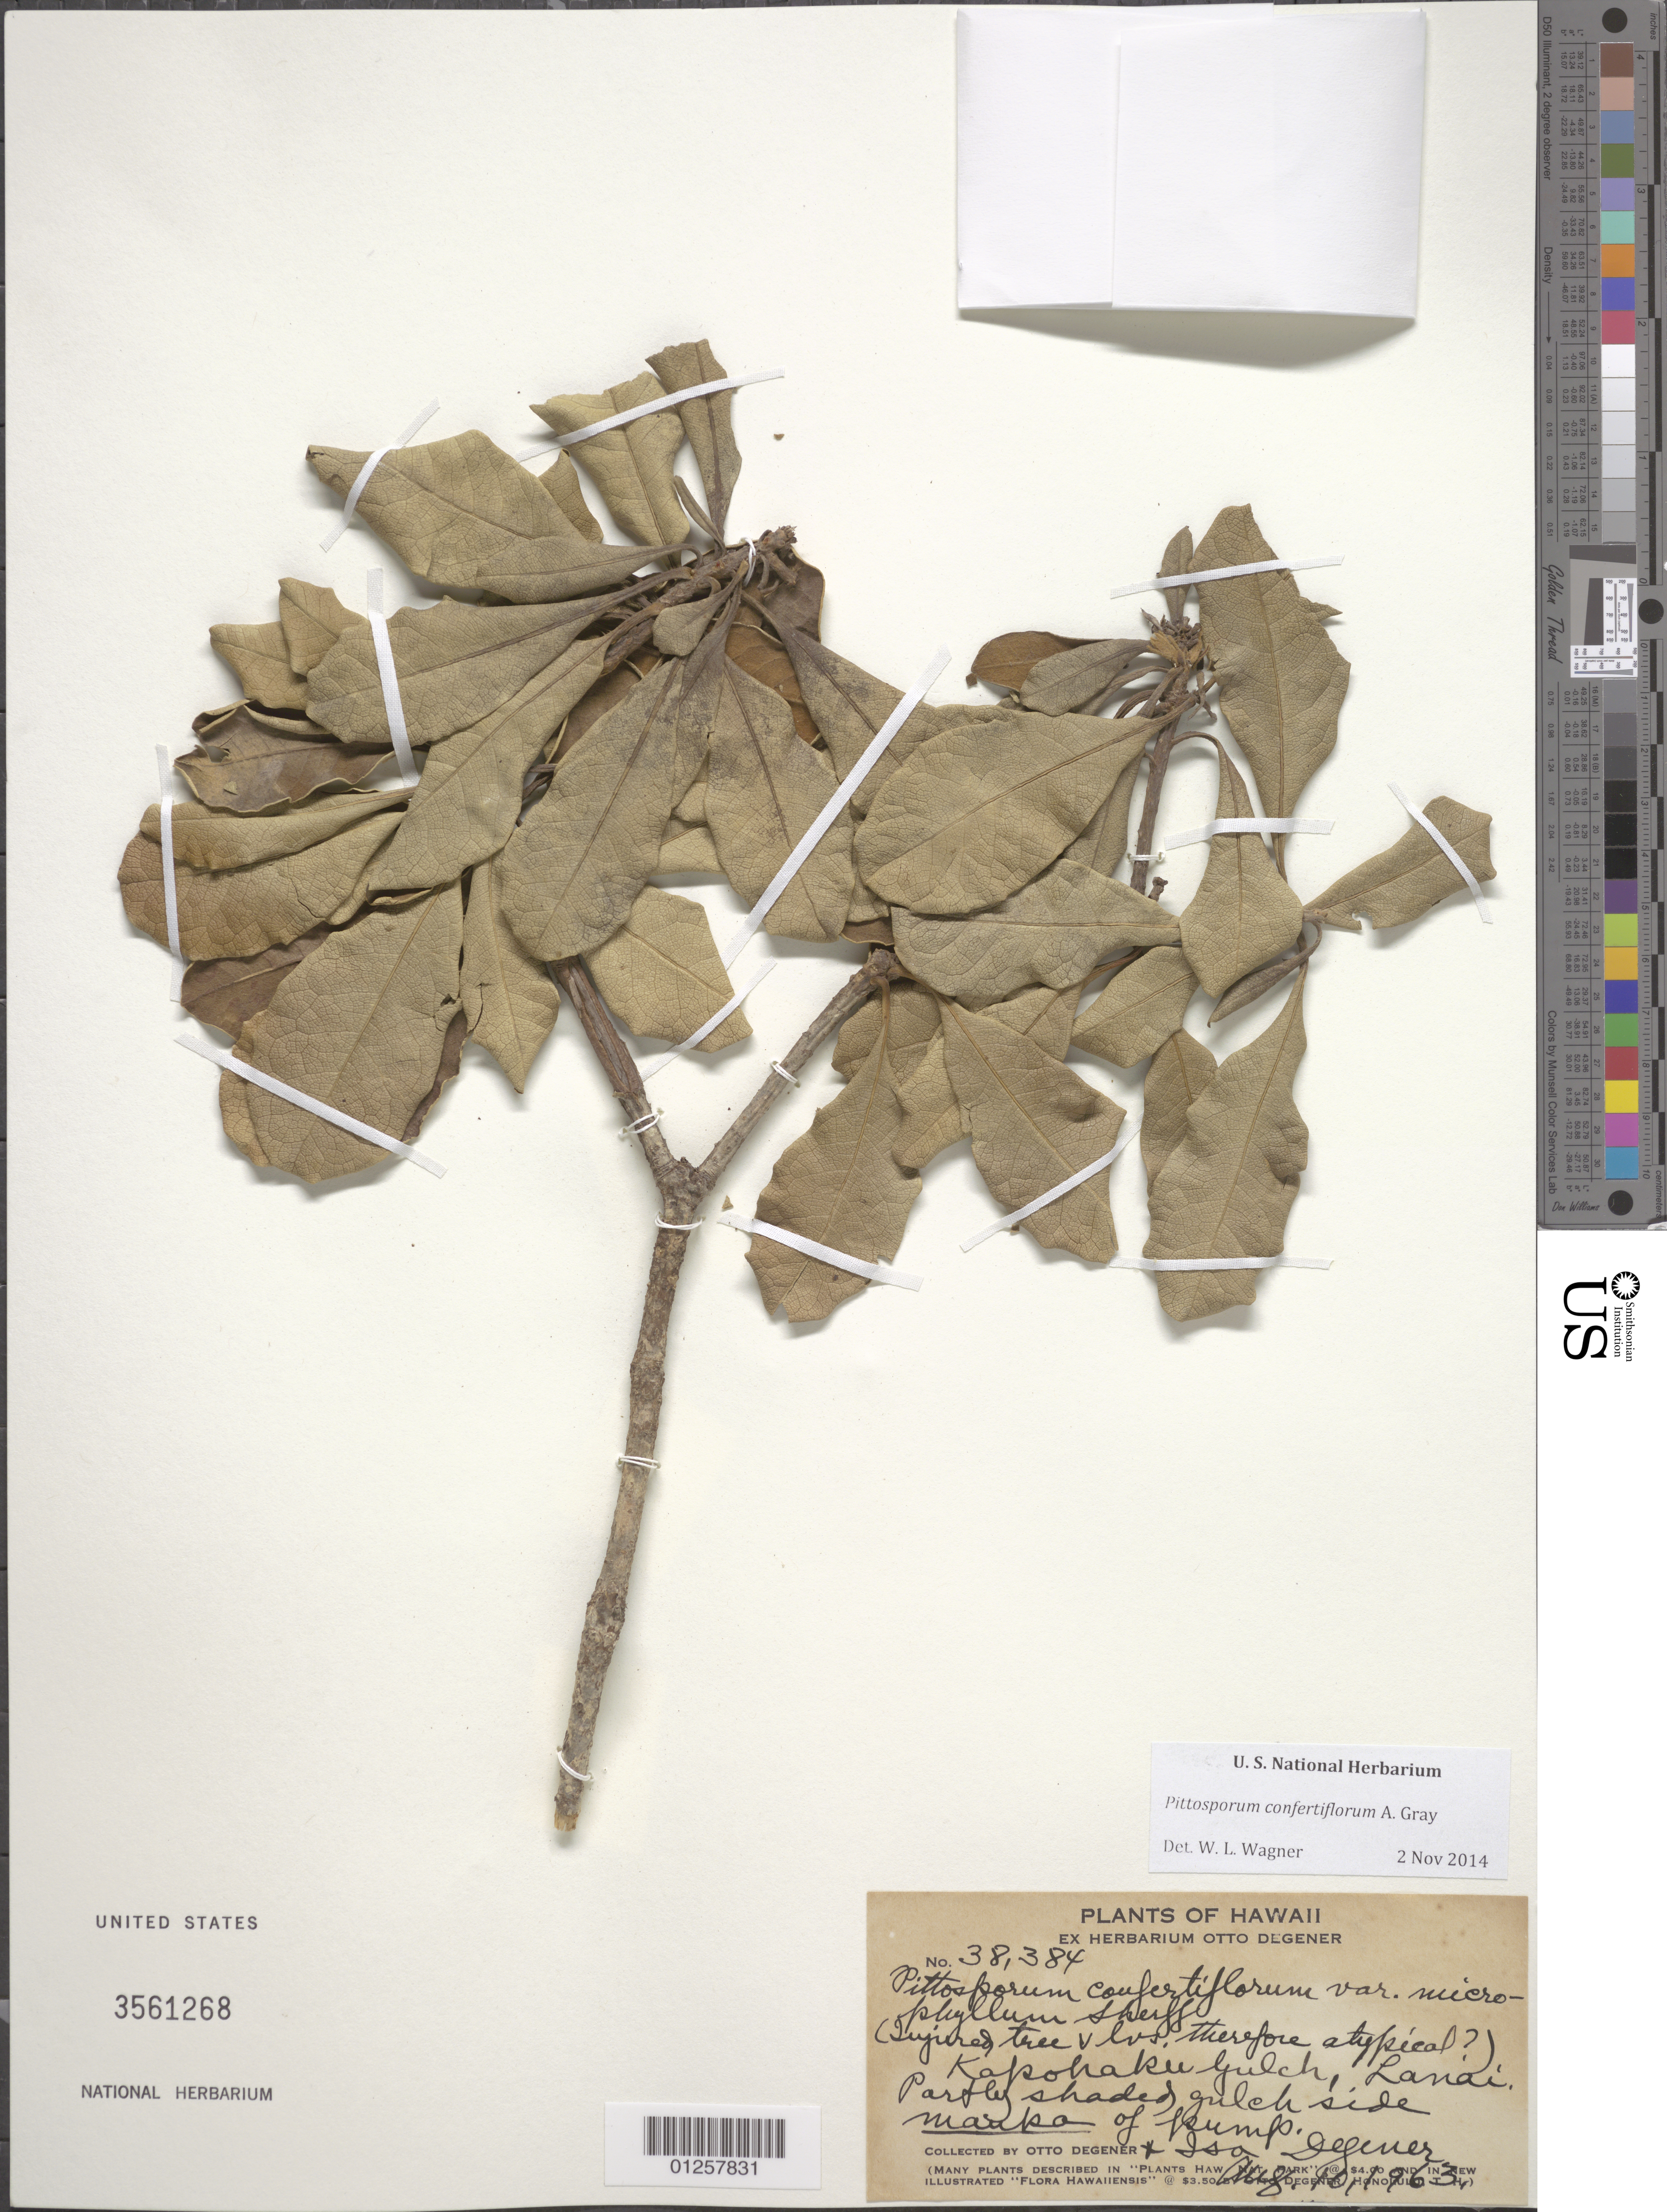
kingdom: Plantae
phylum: Tracheophyta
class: Magnoliopsida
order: Apiales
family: Pittosporaceae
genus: Pittosporum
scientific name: Pittosporum confertiflorum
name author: A. Gray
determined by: Wagner, W. L., (BOT), Smithsonian Institution - National Museum of Natural History (UNITED STATES)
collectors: O. Degener & I. Degener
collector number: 38384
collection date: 1963-08-10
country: United States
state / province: Hawaii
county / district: Maui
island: Lana'i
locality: Kapohaku Gulch, Lanai. Partly shaded gulch side mauka of pump.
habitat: Partly shaded gulch side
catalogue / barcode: US 3561268